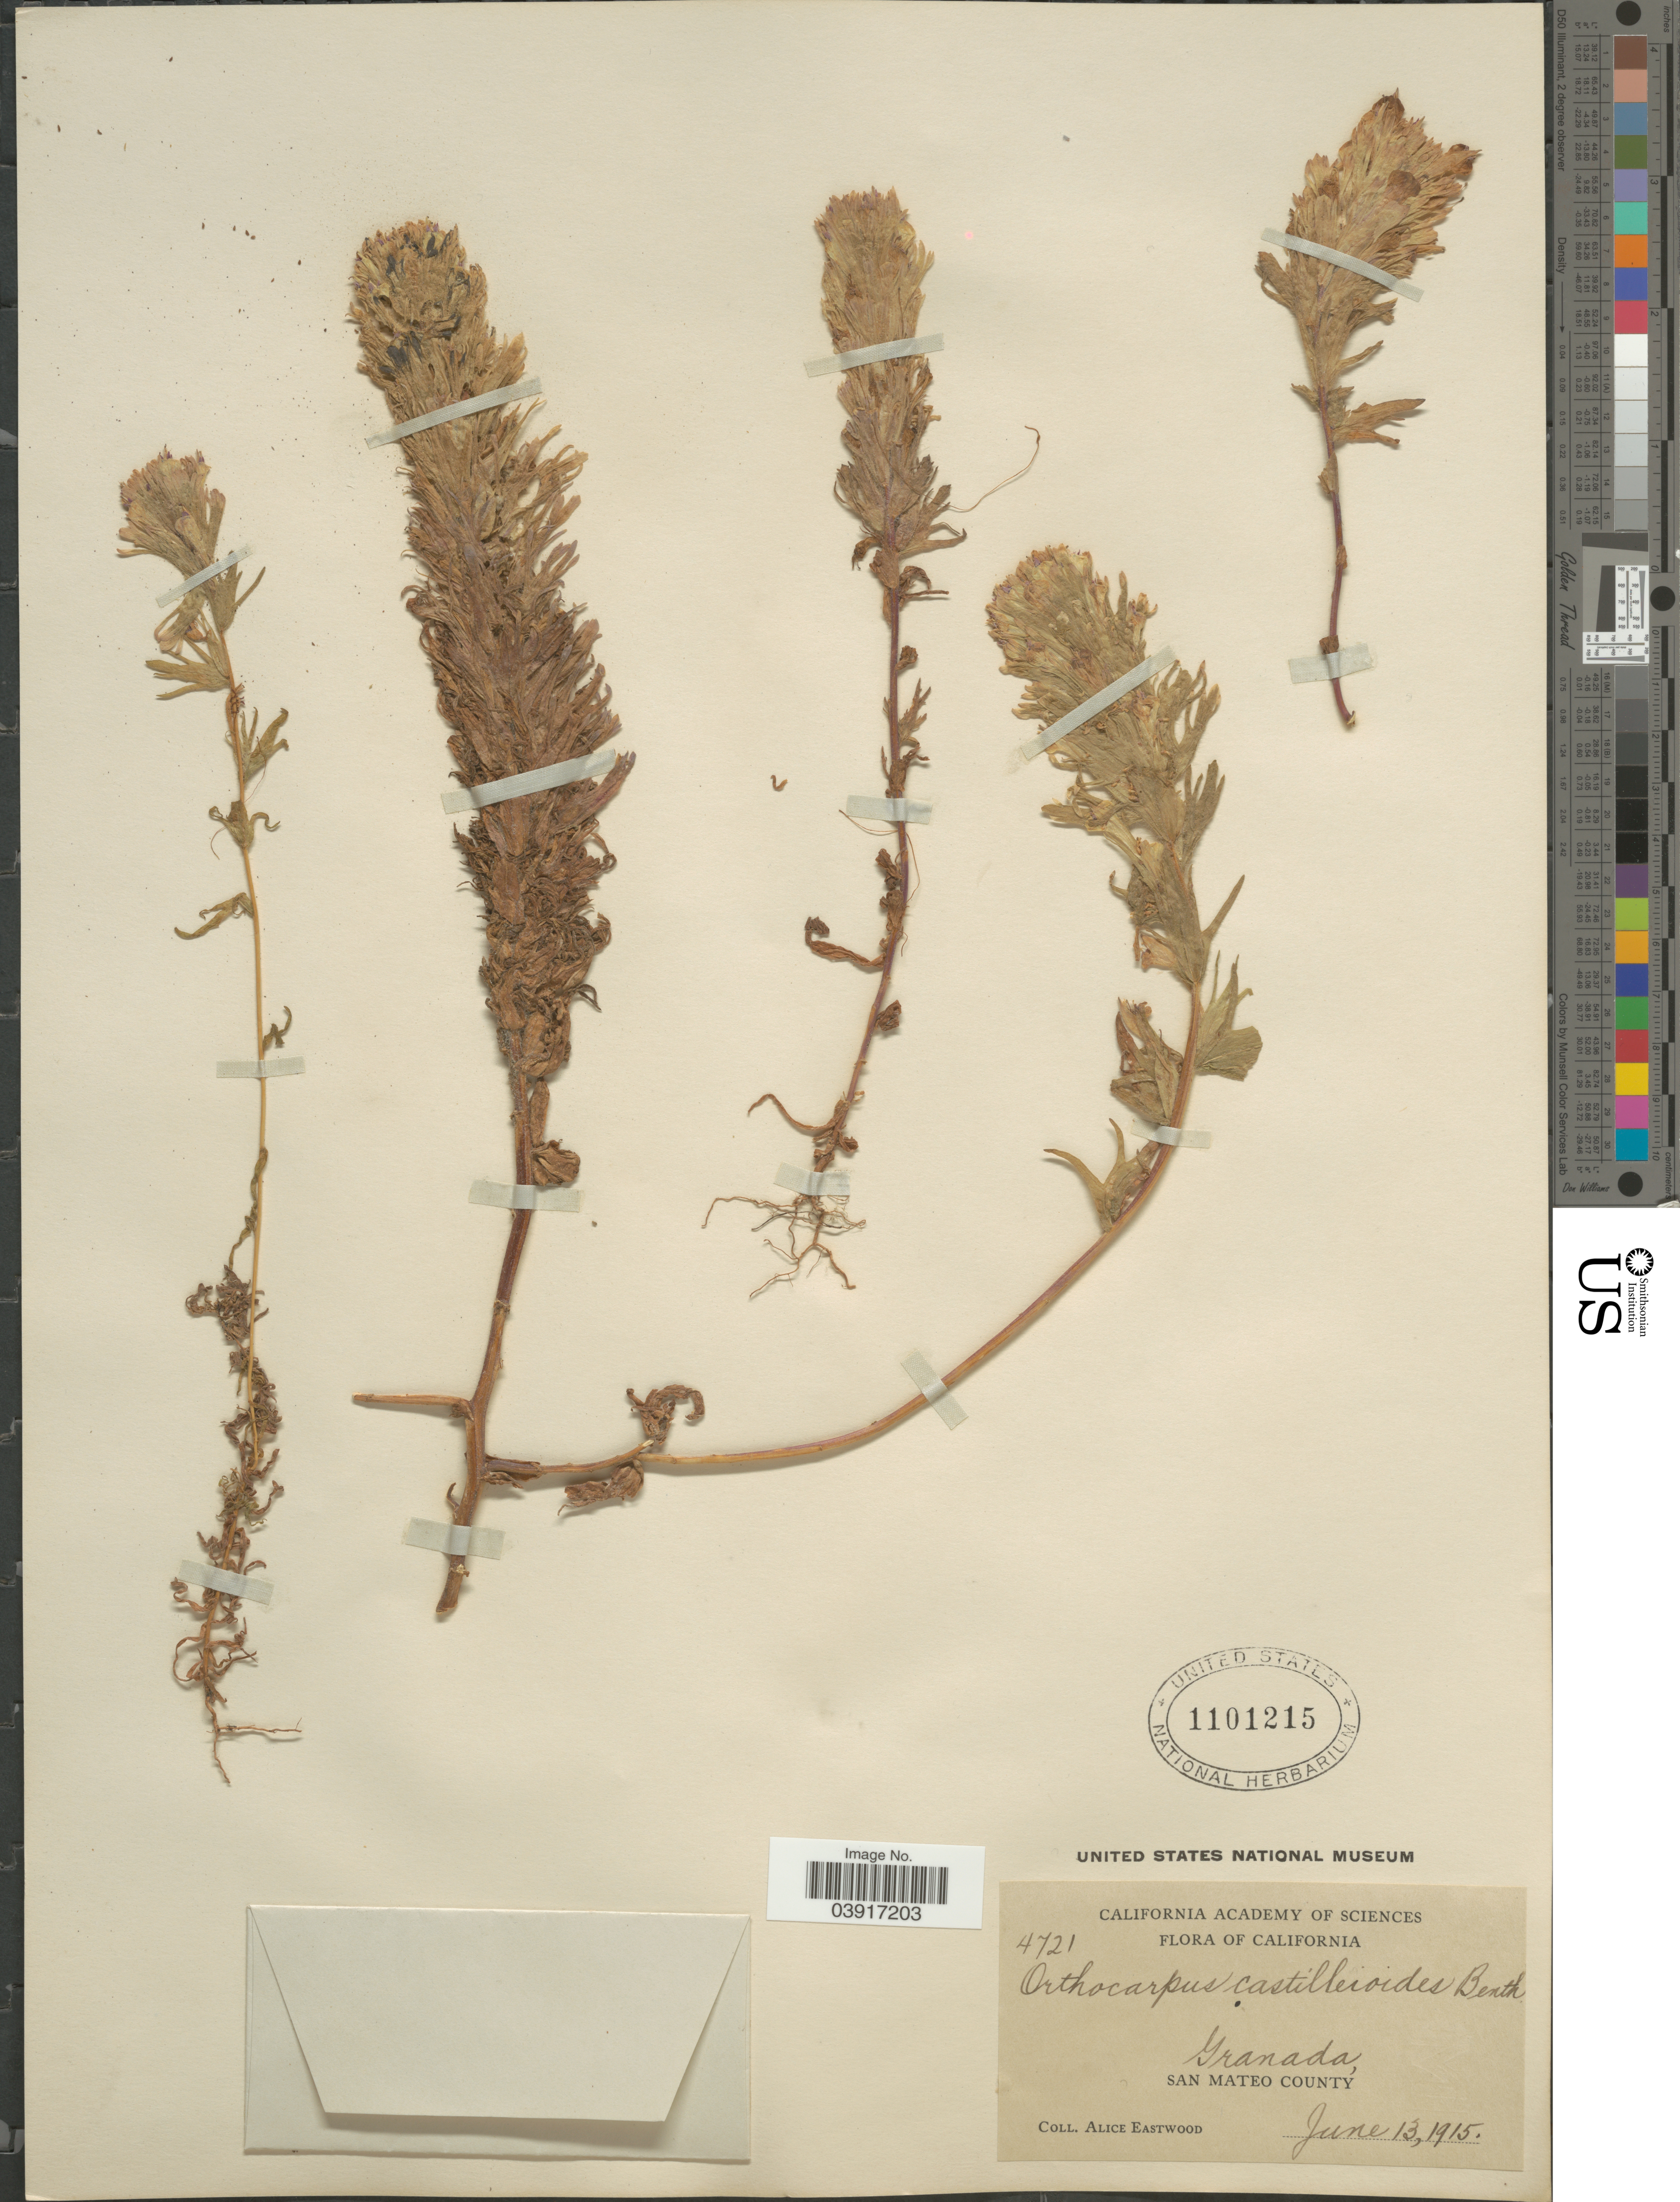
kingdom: Plantae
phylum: Tracheophyta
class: Magnoliopsida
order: Lamiales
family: Orobanchaceae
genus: Orthocarpus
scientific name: Orthocarpus castillejoides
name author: Benth.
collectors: A. Eastwood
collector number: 4721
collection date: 1915-06-13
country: United States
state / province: California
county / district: San Mateo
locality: Granada, San Mateo County.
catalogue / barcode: US 1101215